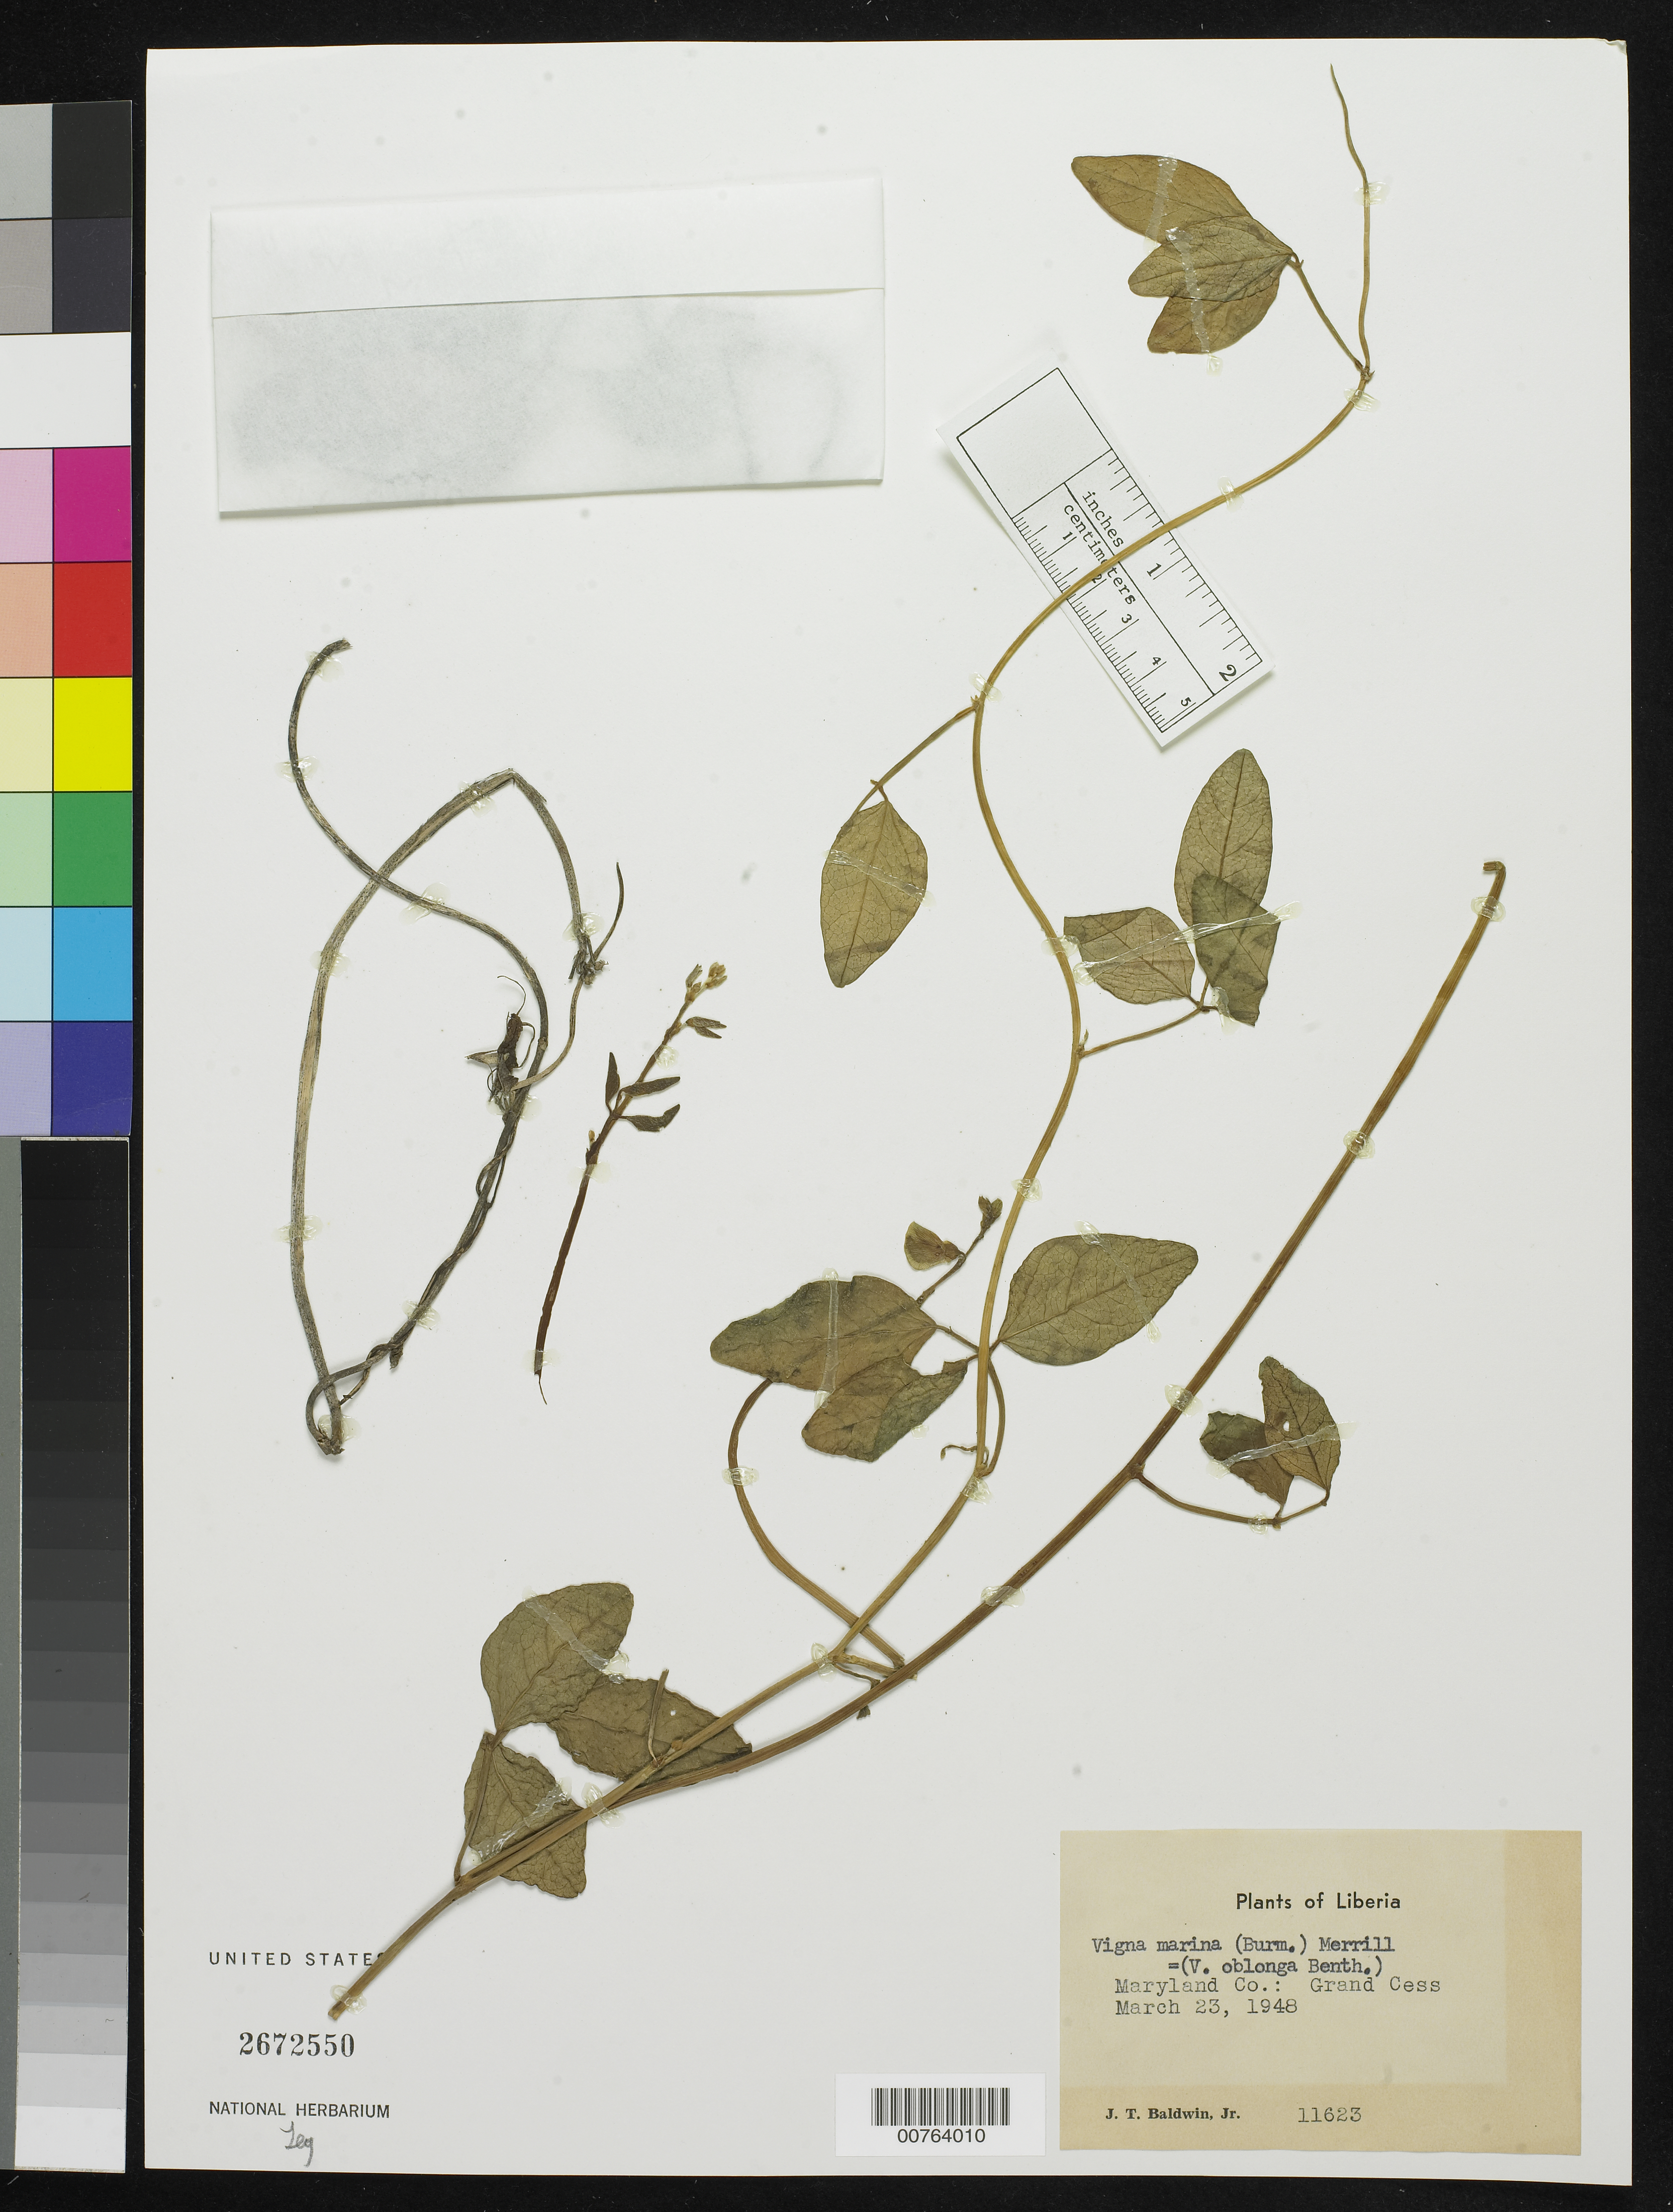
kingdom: Plantae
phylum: Tracheophyta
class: Magnoliopsida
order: Fabales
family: Fabaceae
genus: Vigna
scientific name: Vigna marina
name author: (Burm.) Merr.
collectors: J. T. Baldwin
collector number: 11623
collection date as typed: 23 Mar 1948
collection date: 1948-03-23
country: Liberia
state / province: Maryland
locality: Grand Cess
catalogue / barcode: US 2672550